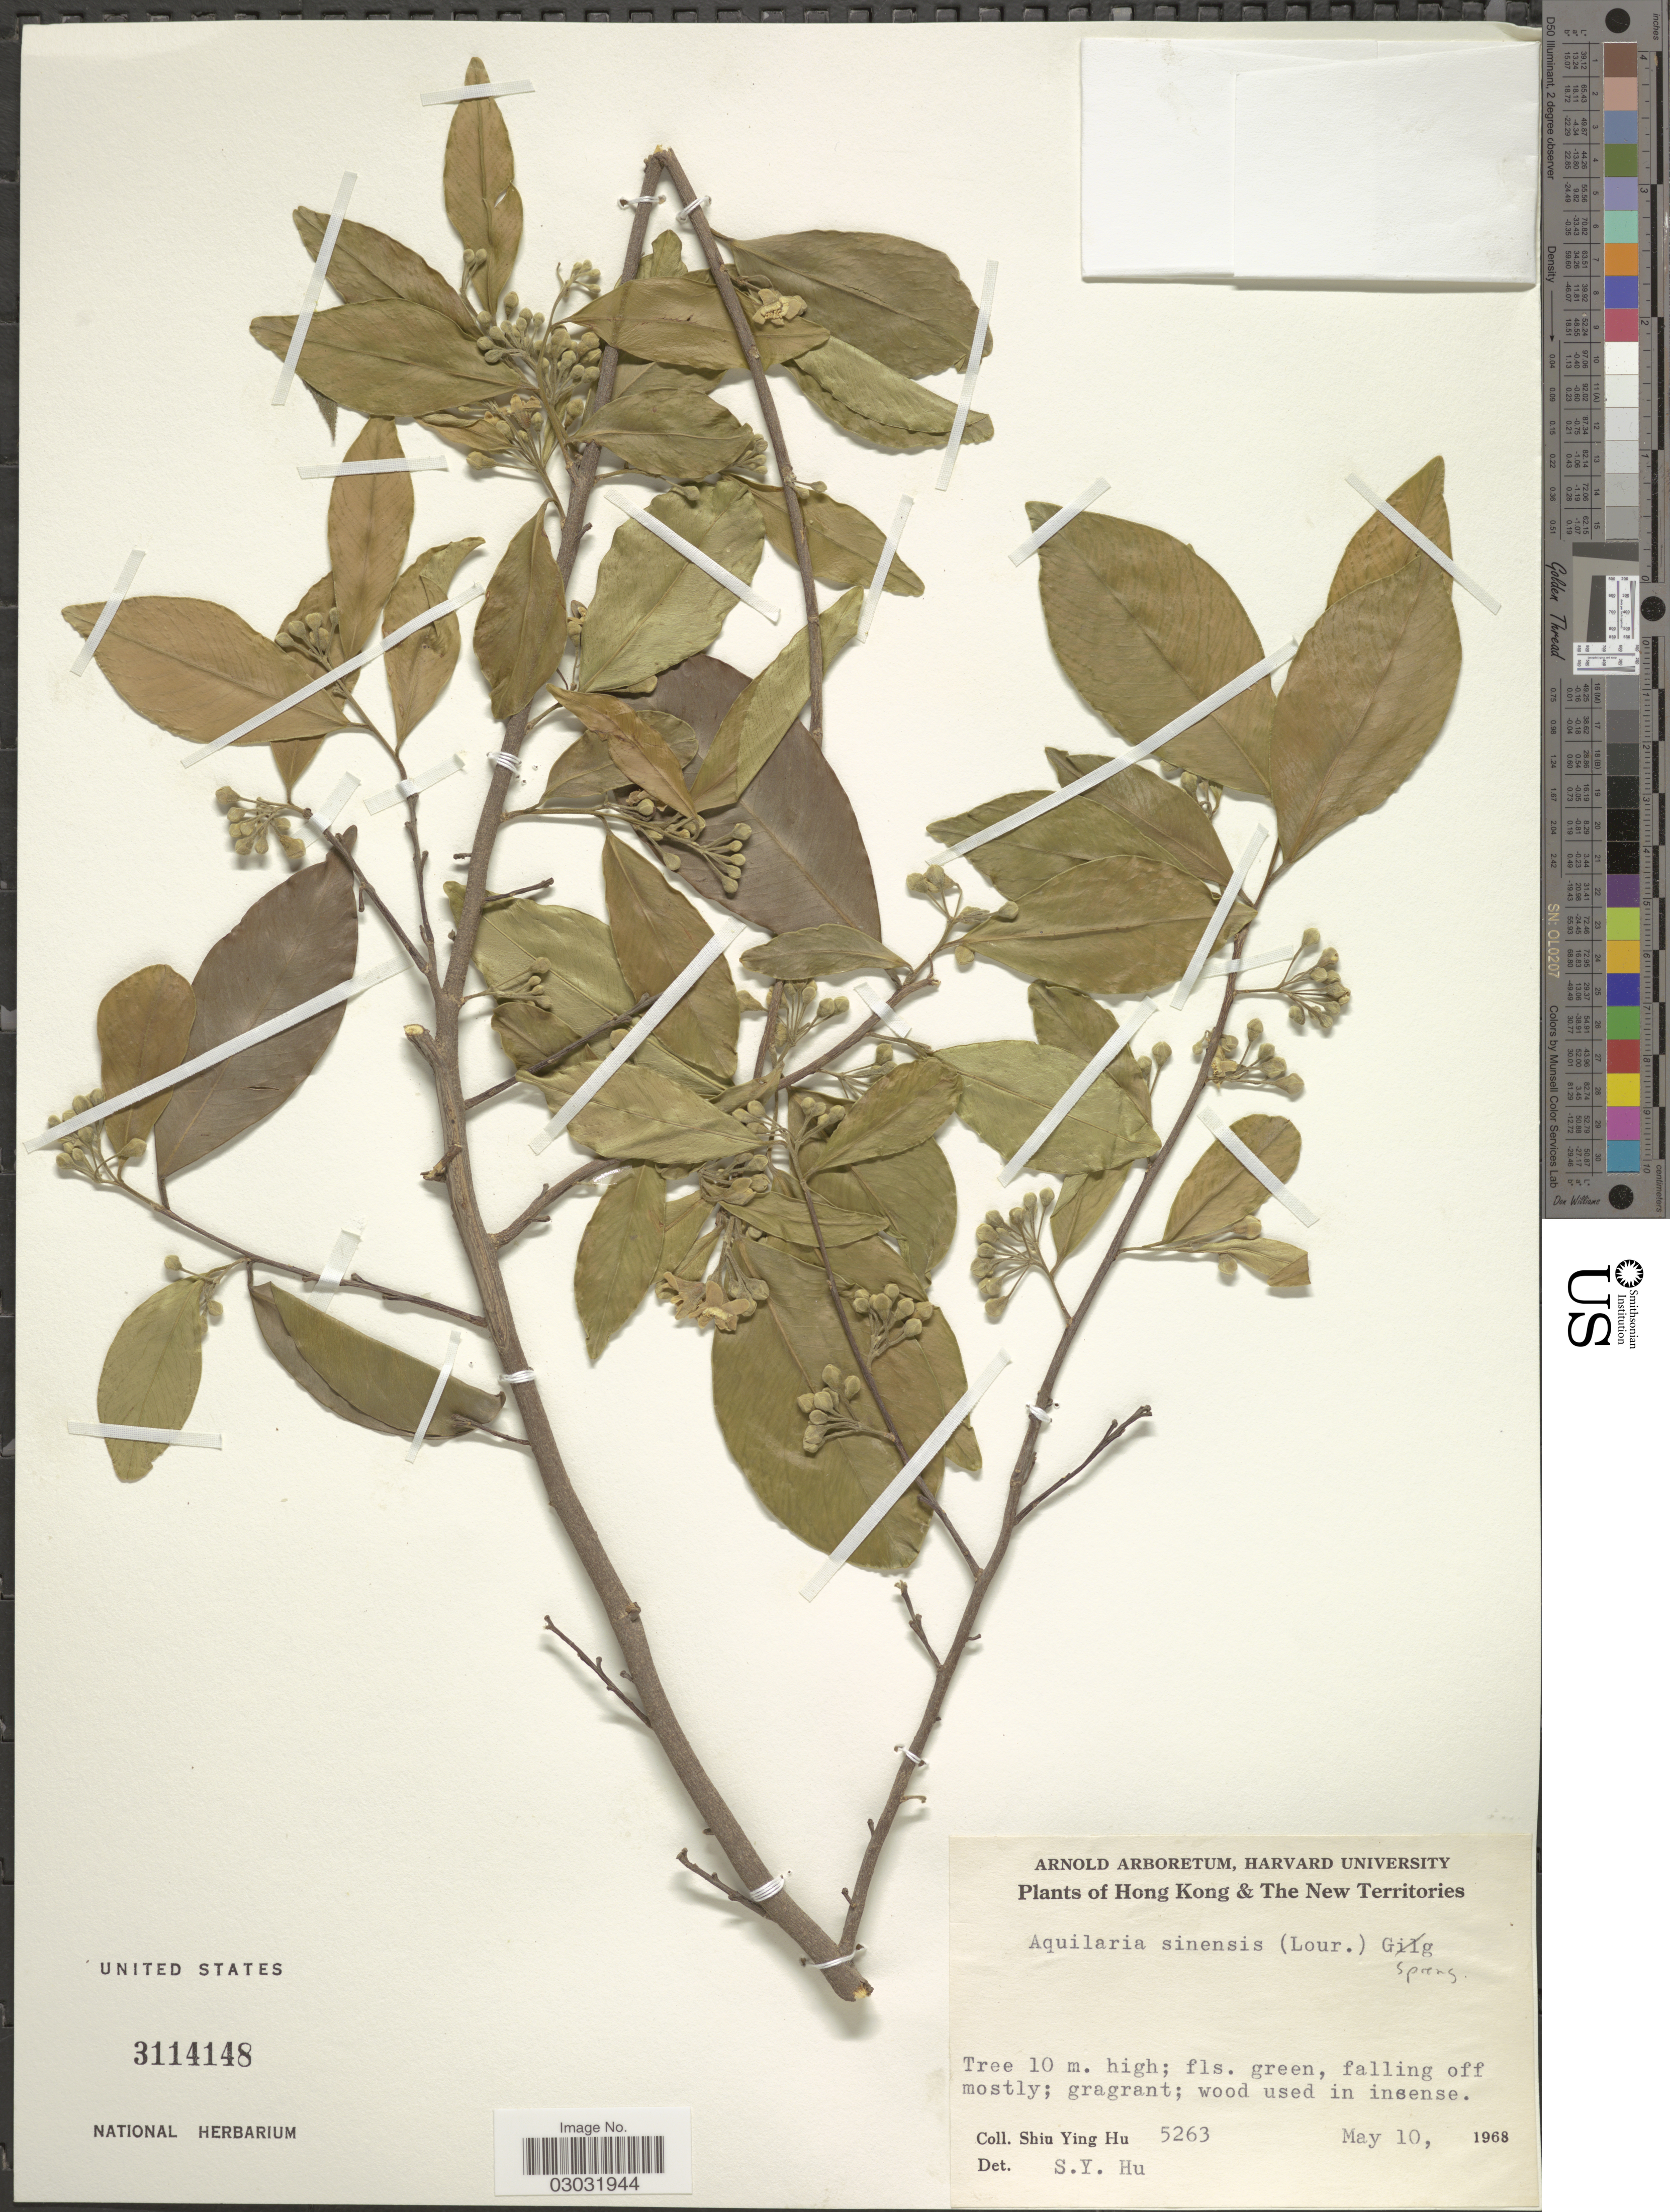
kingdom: Plantae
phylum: Tracheophyta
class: Magnoliopsida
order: Malvales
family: Thymelaeaceae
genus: Aquilaria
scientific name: Aquilaria sinensis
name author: (Lour.) Spreng.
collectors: S. Y. Hu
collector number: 5263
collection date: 1968-05-10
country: China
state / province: Hong Kong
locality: The New Territories.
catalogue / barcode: US 3114148